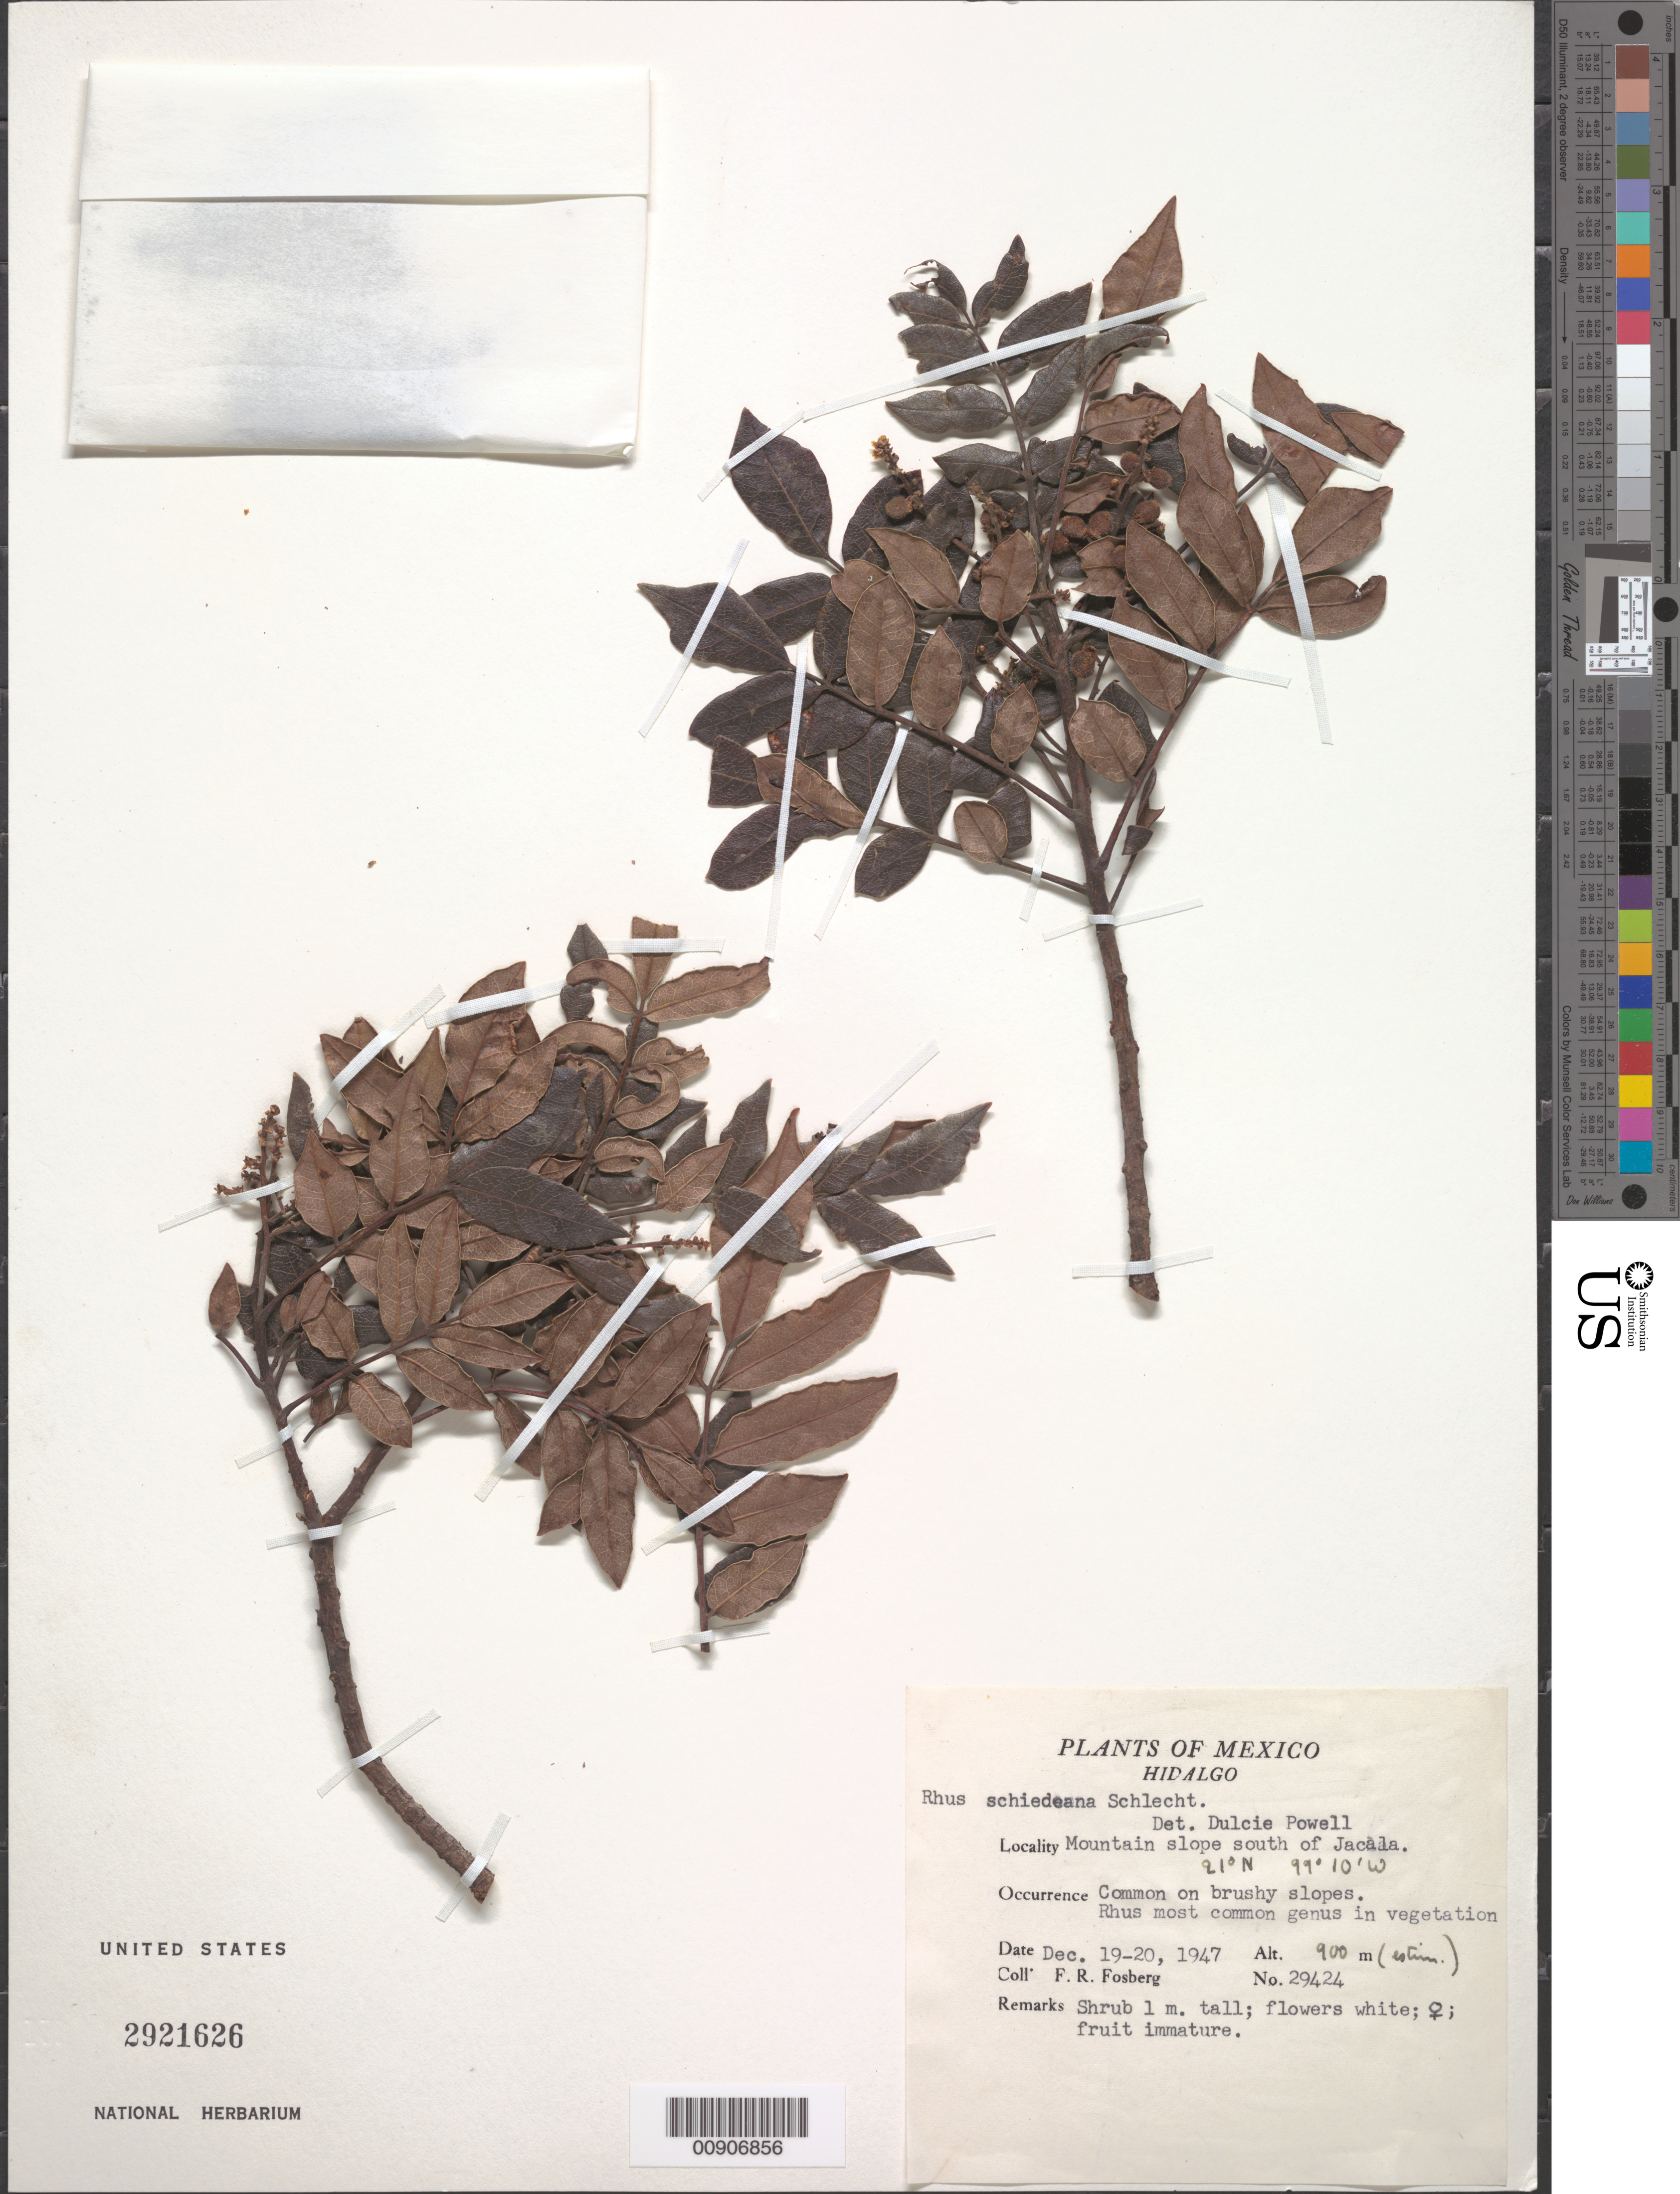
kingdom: Plantae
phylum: Tracheophyta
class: Magnoliopsida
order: Sapindales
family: Anacardiaceae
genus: Rhus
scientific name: Rhus schiedeana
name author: Schltdl.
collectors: F. R. Fosberg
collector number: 29424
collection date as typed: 19 Dec 1947 to 20 Dec 1947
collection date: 1947-12-19/1947-12-20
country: Mexico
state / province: Hidalgo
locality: Hidalgo: Mountain slope south of Jacala.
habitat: Common on brushy slopes. Rhus most common genus in vegetation.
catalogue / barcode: US 2921626